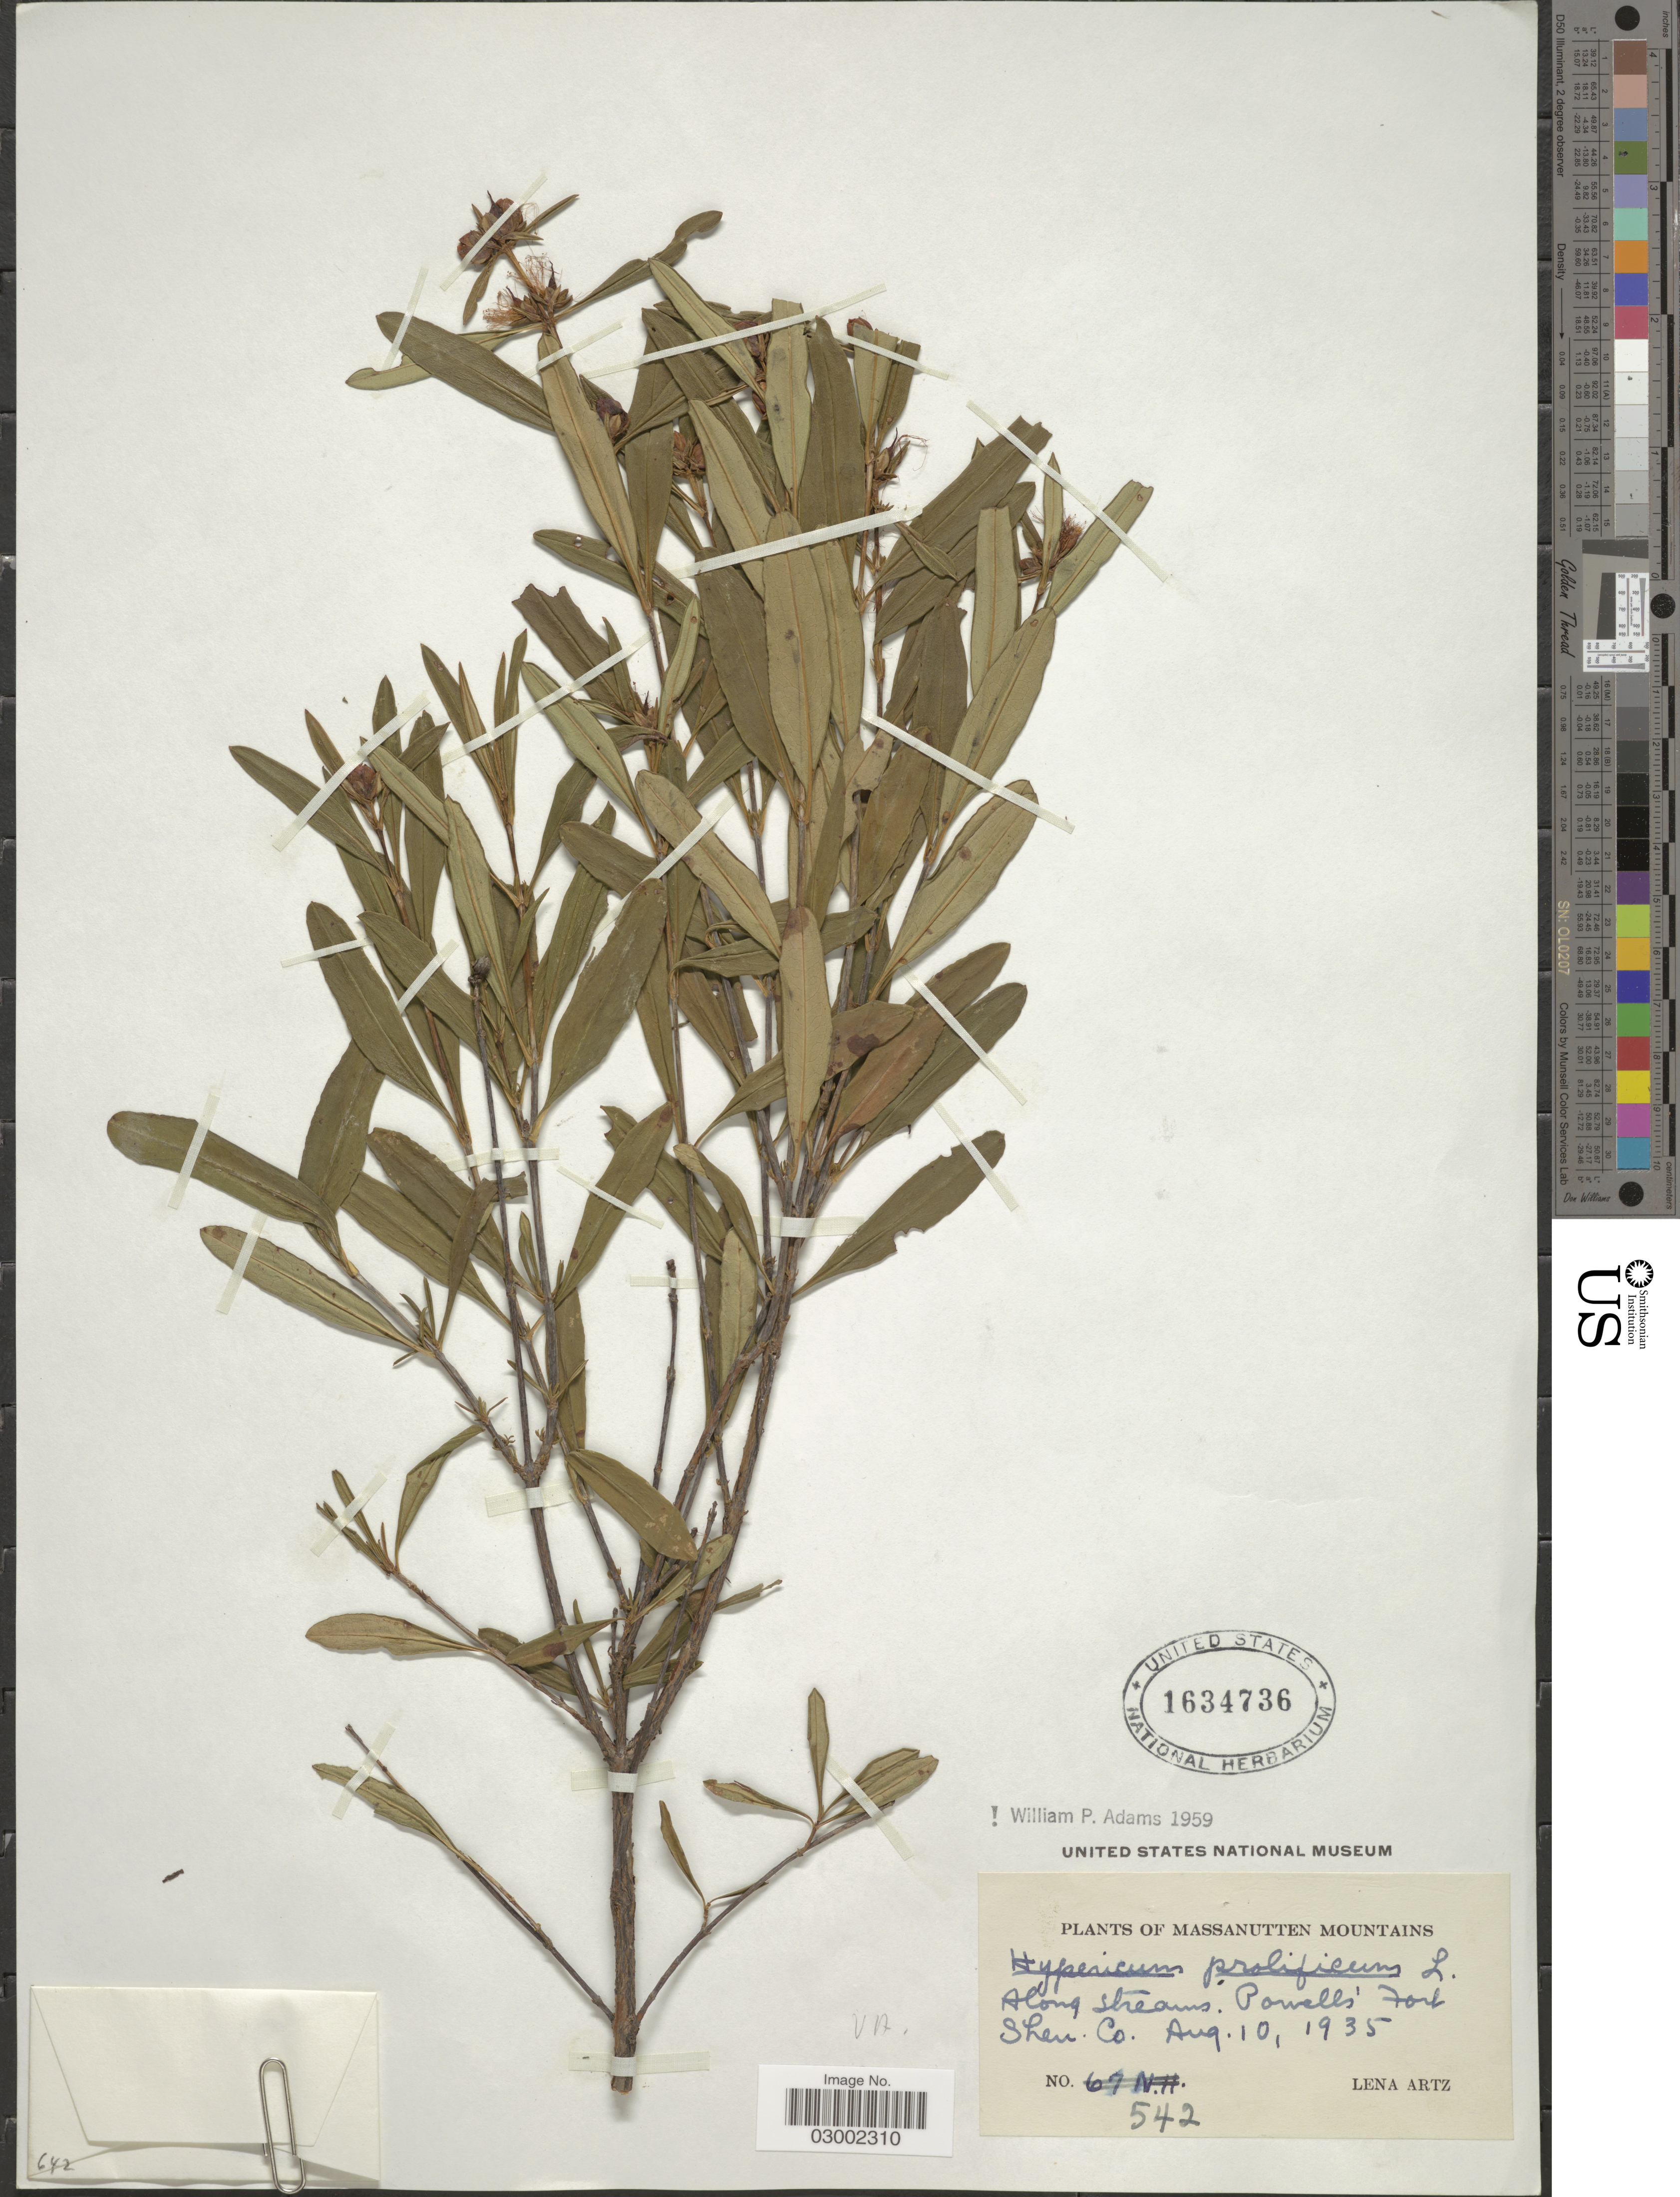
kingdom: Plantae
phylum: Tracheophyta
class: Magnoliopsida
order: Malpighiales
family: Hypericaceae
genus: Hypericum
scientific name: Hypericum prolificum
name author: L.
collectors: L. Artz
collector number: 542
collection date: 1935-08-10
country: United States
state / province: Virginia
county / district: Shenandoah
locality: VA. Powell's Fort. Shen. Co. Massanutten mountains.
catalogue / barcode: US 1634736